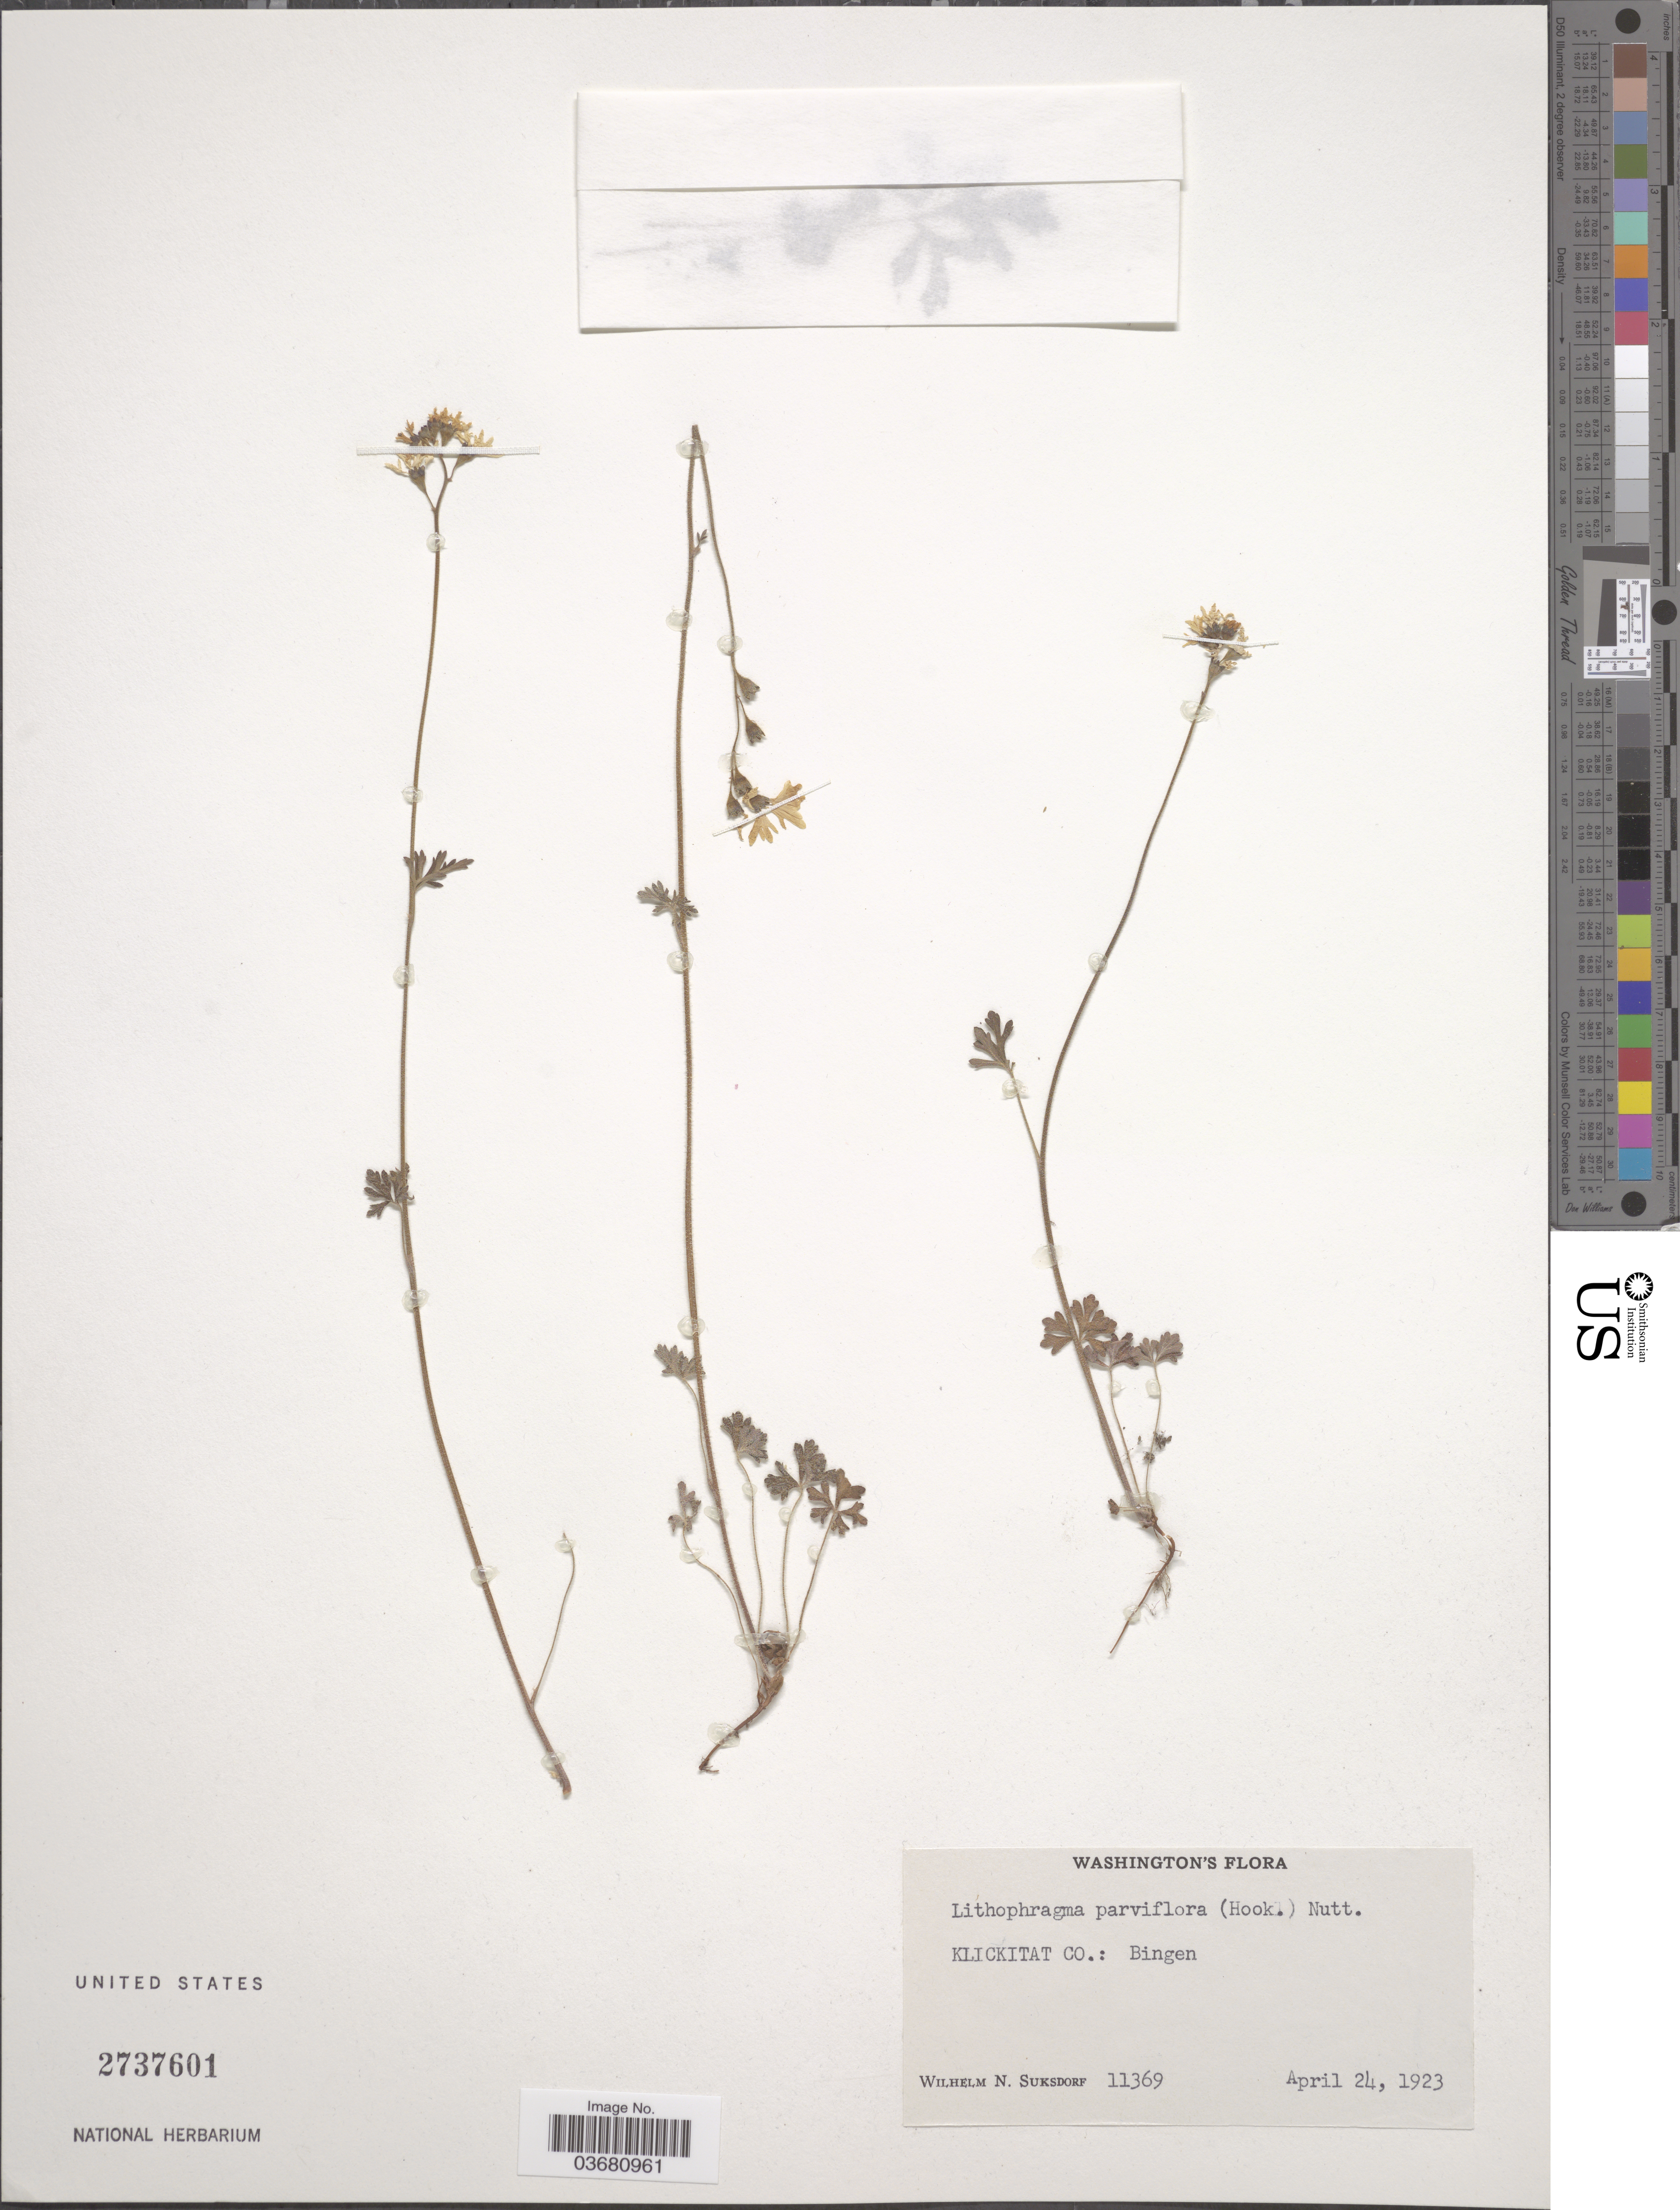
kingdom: Plantae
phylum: Tracheophyta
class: Magnoliopsida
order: Saxifragales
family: Saxifragaceae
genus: Lithophragma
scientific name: Lithophragma parviflorum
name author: (Hook.) Nutt.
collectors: W. N. Suksdorf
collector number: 11369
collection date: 1923-04-24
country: United States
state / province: Washington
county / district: Klickitat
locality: Klickitat Co.: Bingen.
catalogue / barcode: US 2737601